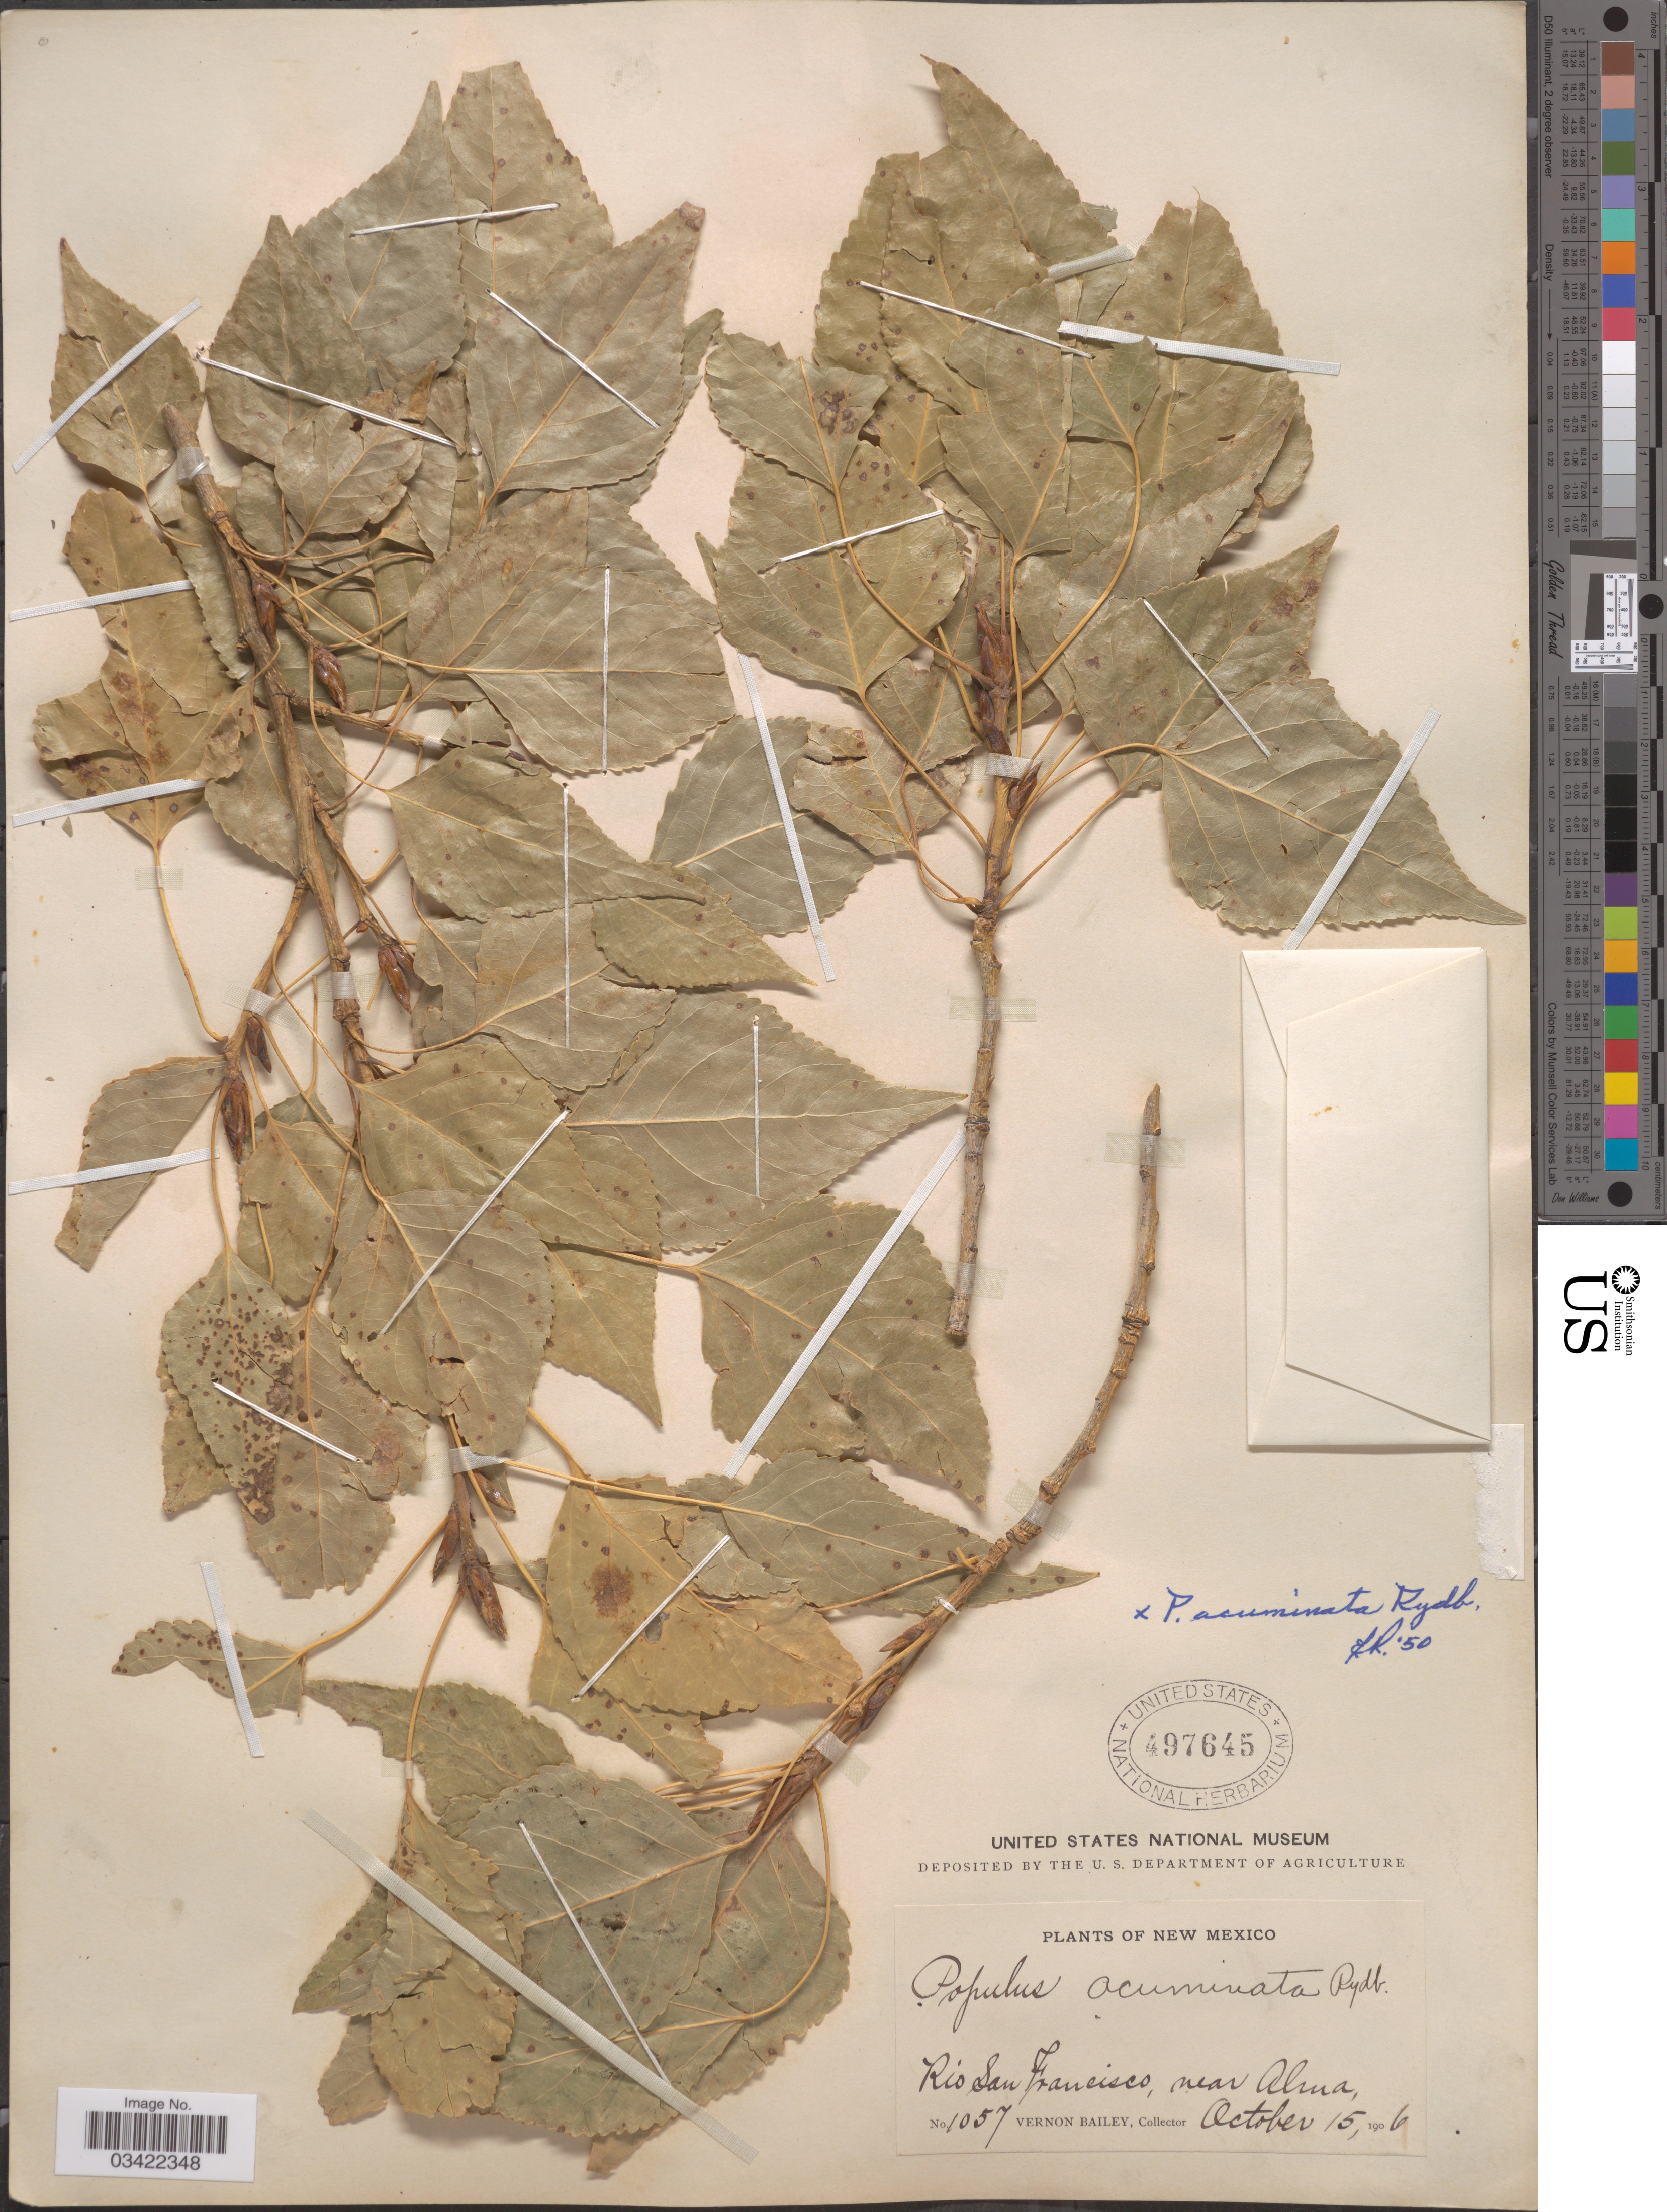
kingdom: Plantae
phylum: Tracheophyta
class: Magnoliopsida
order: Malpighiales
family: Salicaceae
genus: Populus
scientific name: Populus x hinckleyana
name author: Correll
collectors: V. O. Bailey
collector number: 1057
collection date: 1906-10-15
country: United States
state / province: New Mexico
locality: Rio San Francisco, near Alma.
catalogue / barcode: US 497645